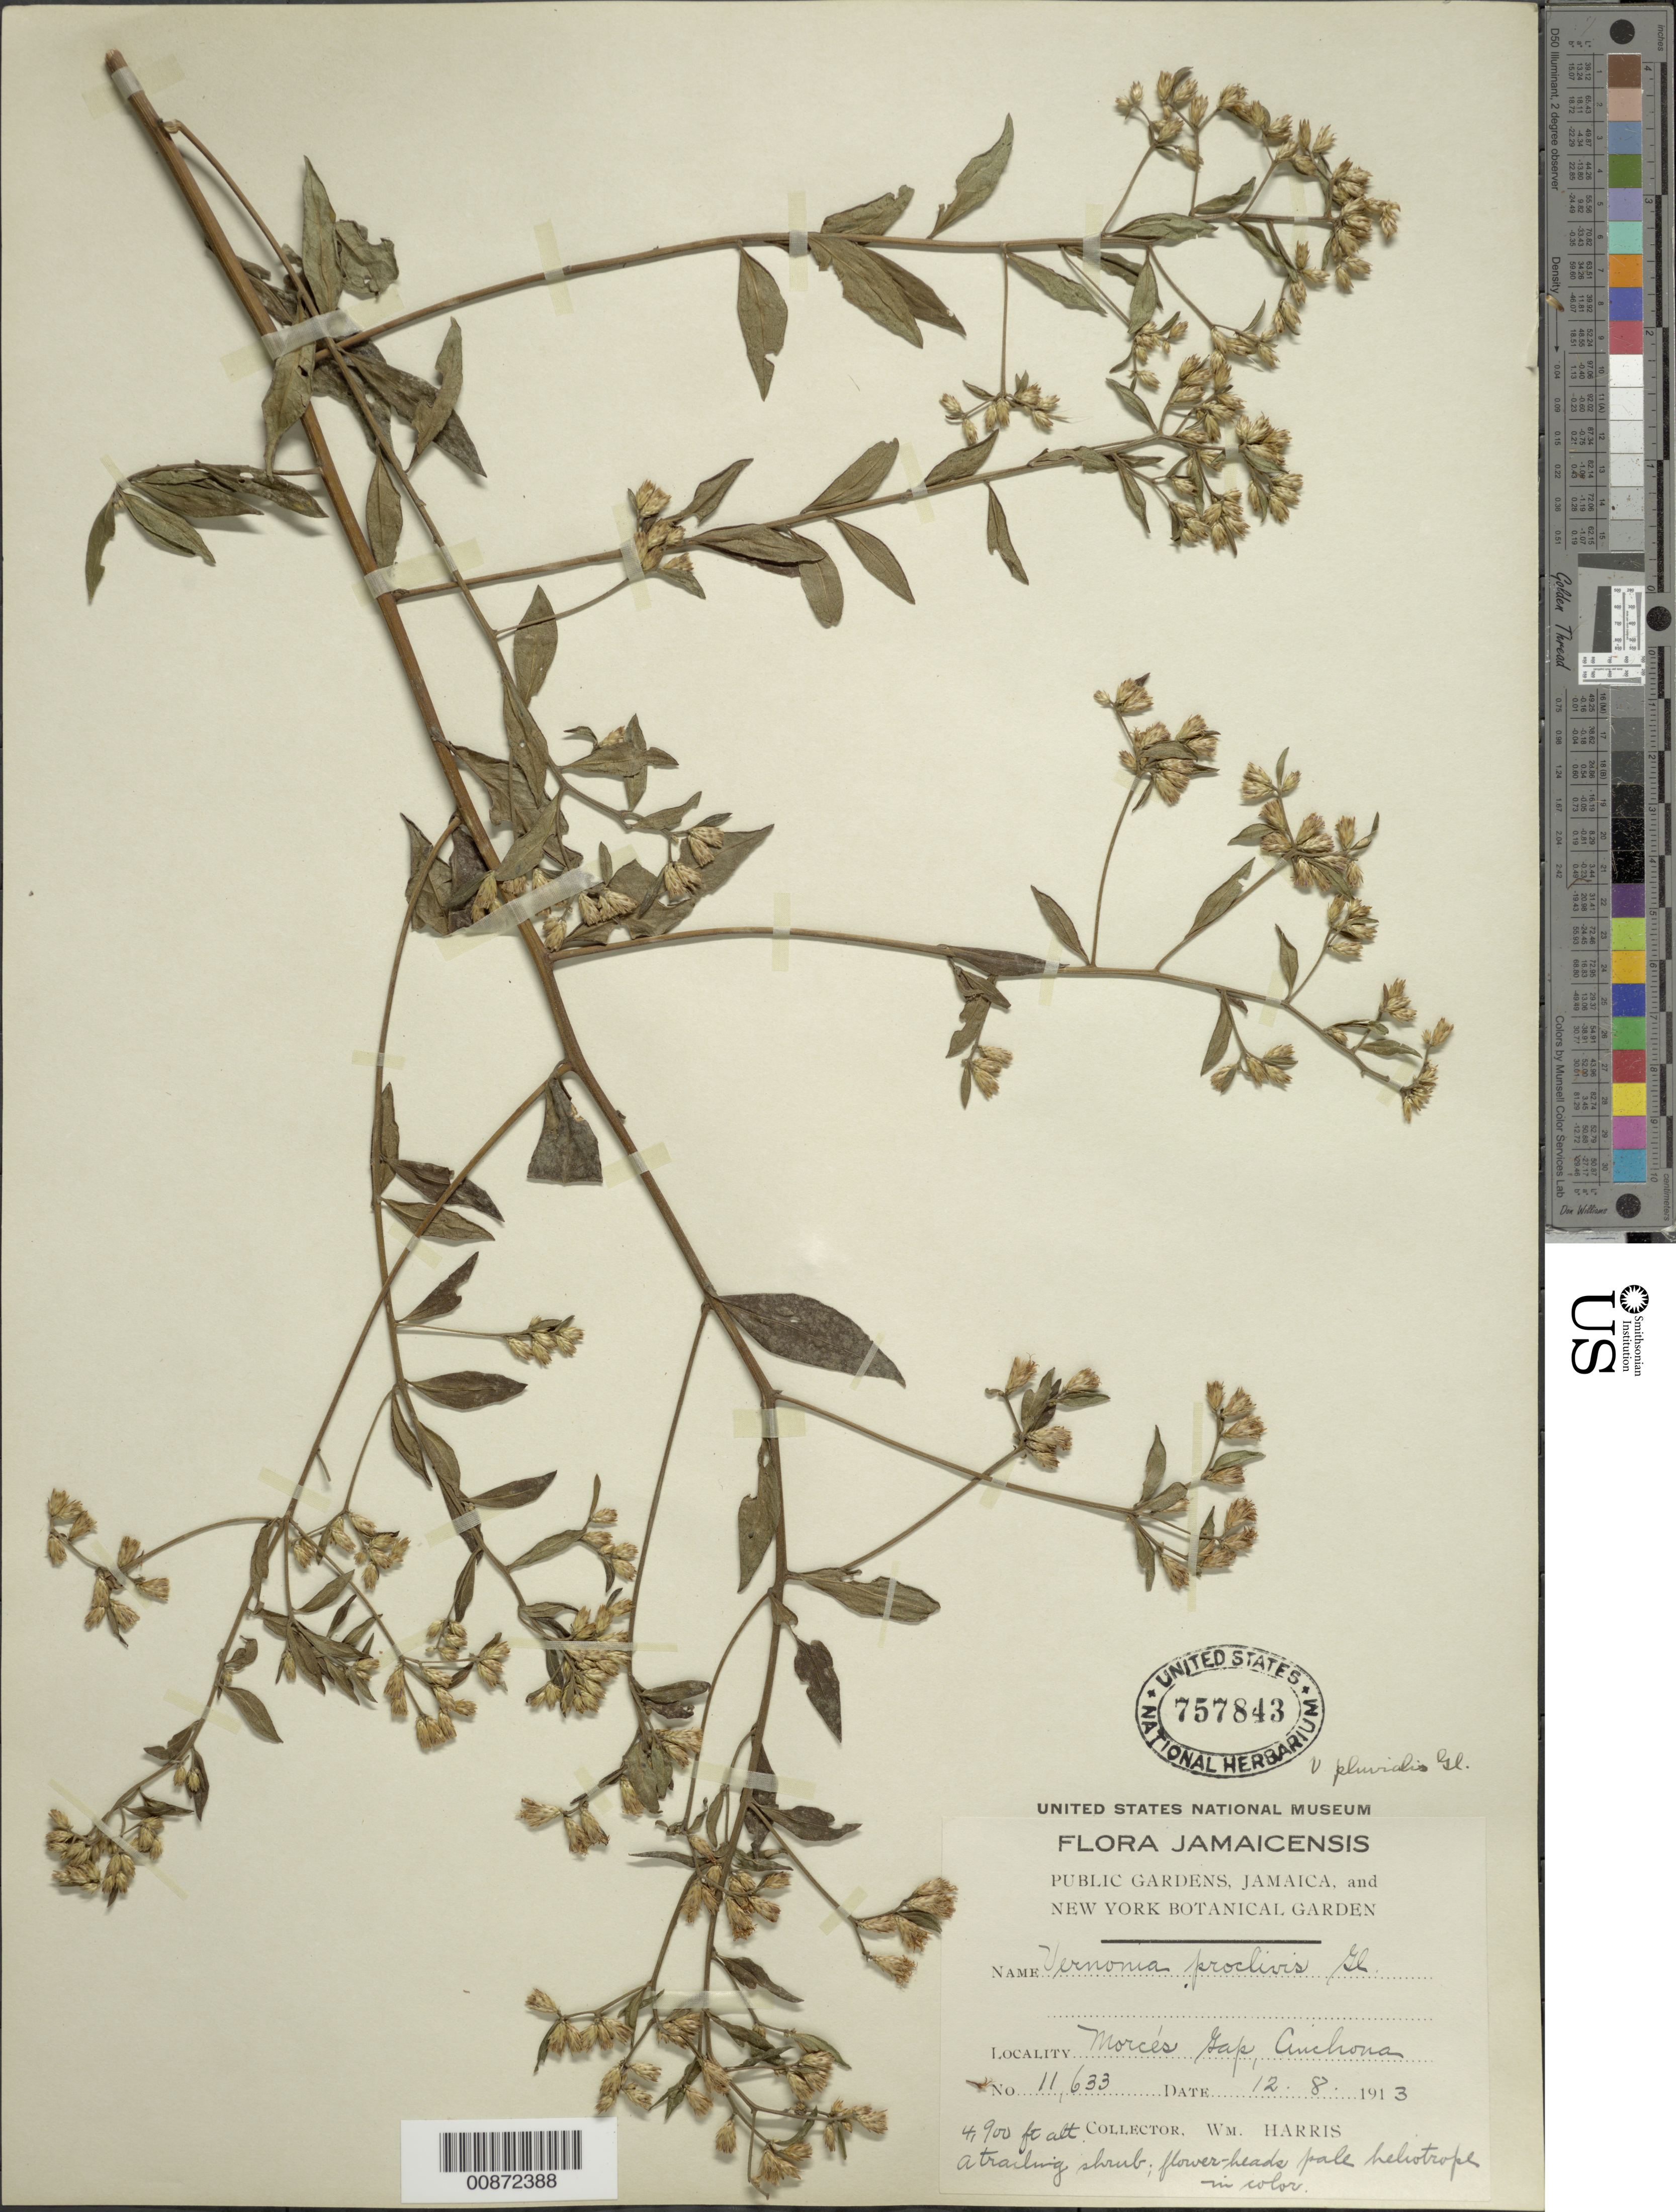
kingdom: Plantae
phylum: Tracheophyta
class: Magnoliopsida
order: Asterales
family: Asteraceae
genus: Lepidaploa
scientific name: Lepidaploa pluvialis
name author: (Gleason) H. Rob.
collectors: W. H. Harris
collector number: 11633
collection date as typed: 08 Dec 1913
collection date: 1913-12-08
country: Jamaica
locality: Morce's Gap, Cinchona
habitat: Heliotrope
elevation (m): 1494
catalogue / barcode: US 757843